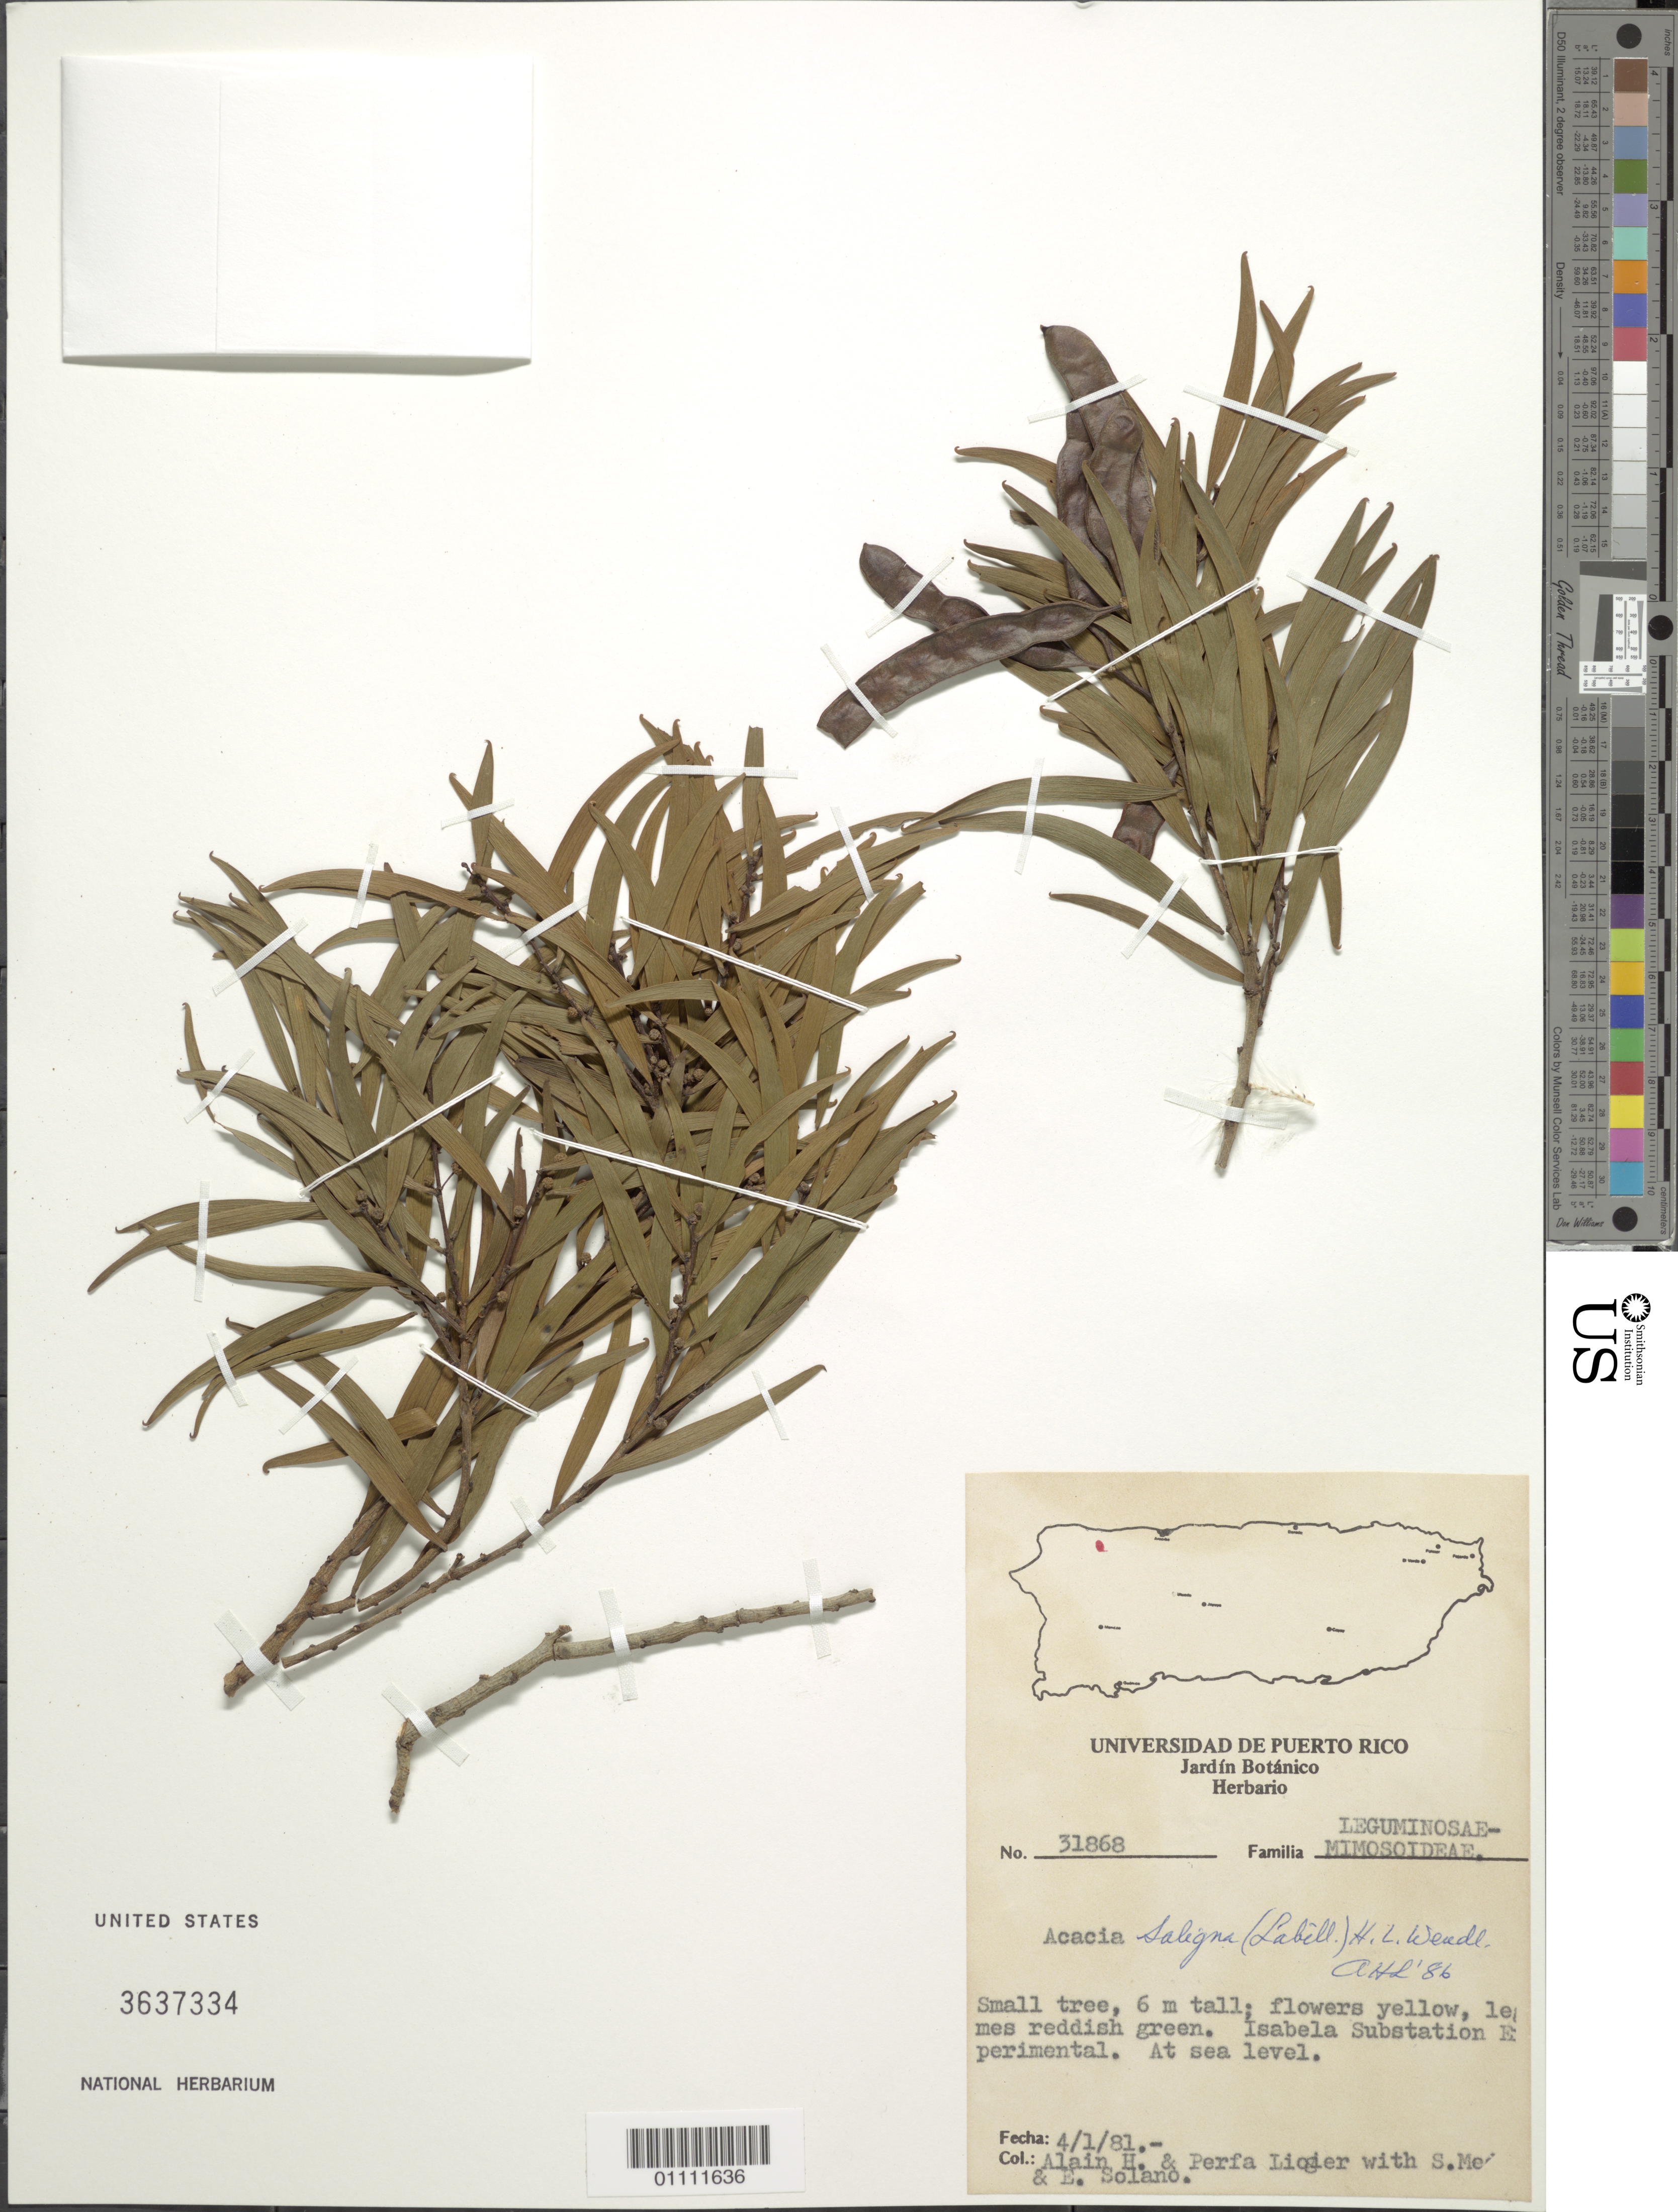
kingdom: Plantae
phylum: Tracheophyta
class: Magnoliopsida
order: Fabales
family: Fabaceae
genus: Acacia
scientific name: Acacia saligna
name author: (Labill.) H.L. Wendl.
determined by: Liogier, Alain H.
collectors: A. H. Liogier, M. P. Liogier & E. Solano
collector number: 31868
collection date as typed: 04 Jan 1981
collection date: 1981-01-04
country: Puerto Rico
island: Puerto Rico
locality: Isabela Substation Experimental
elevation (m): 0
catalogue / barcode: US 3637334